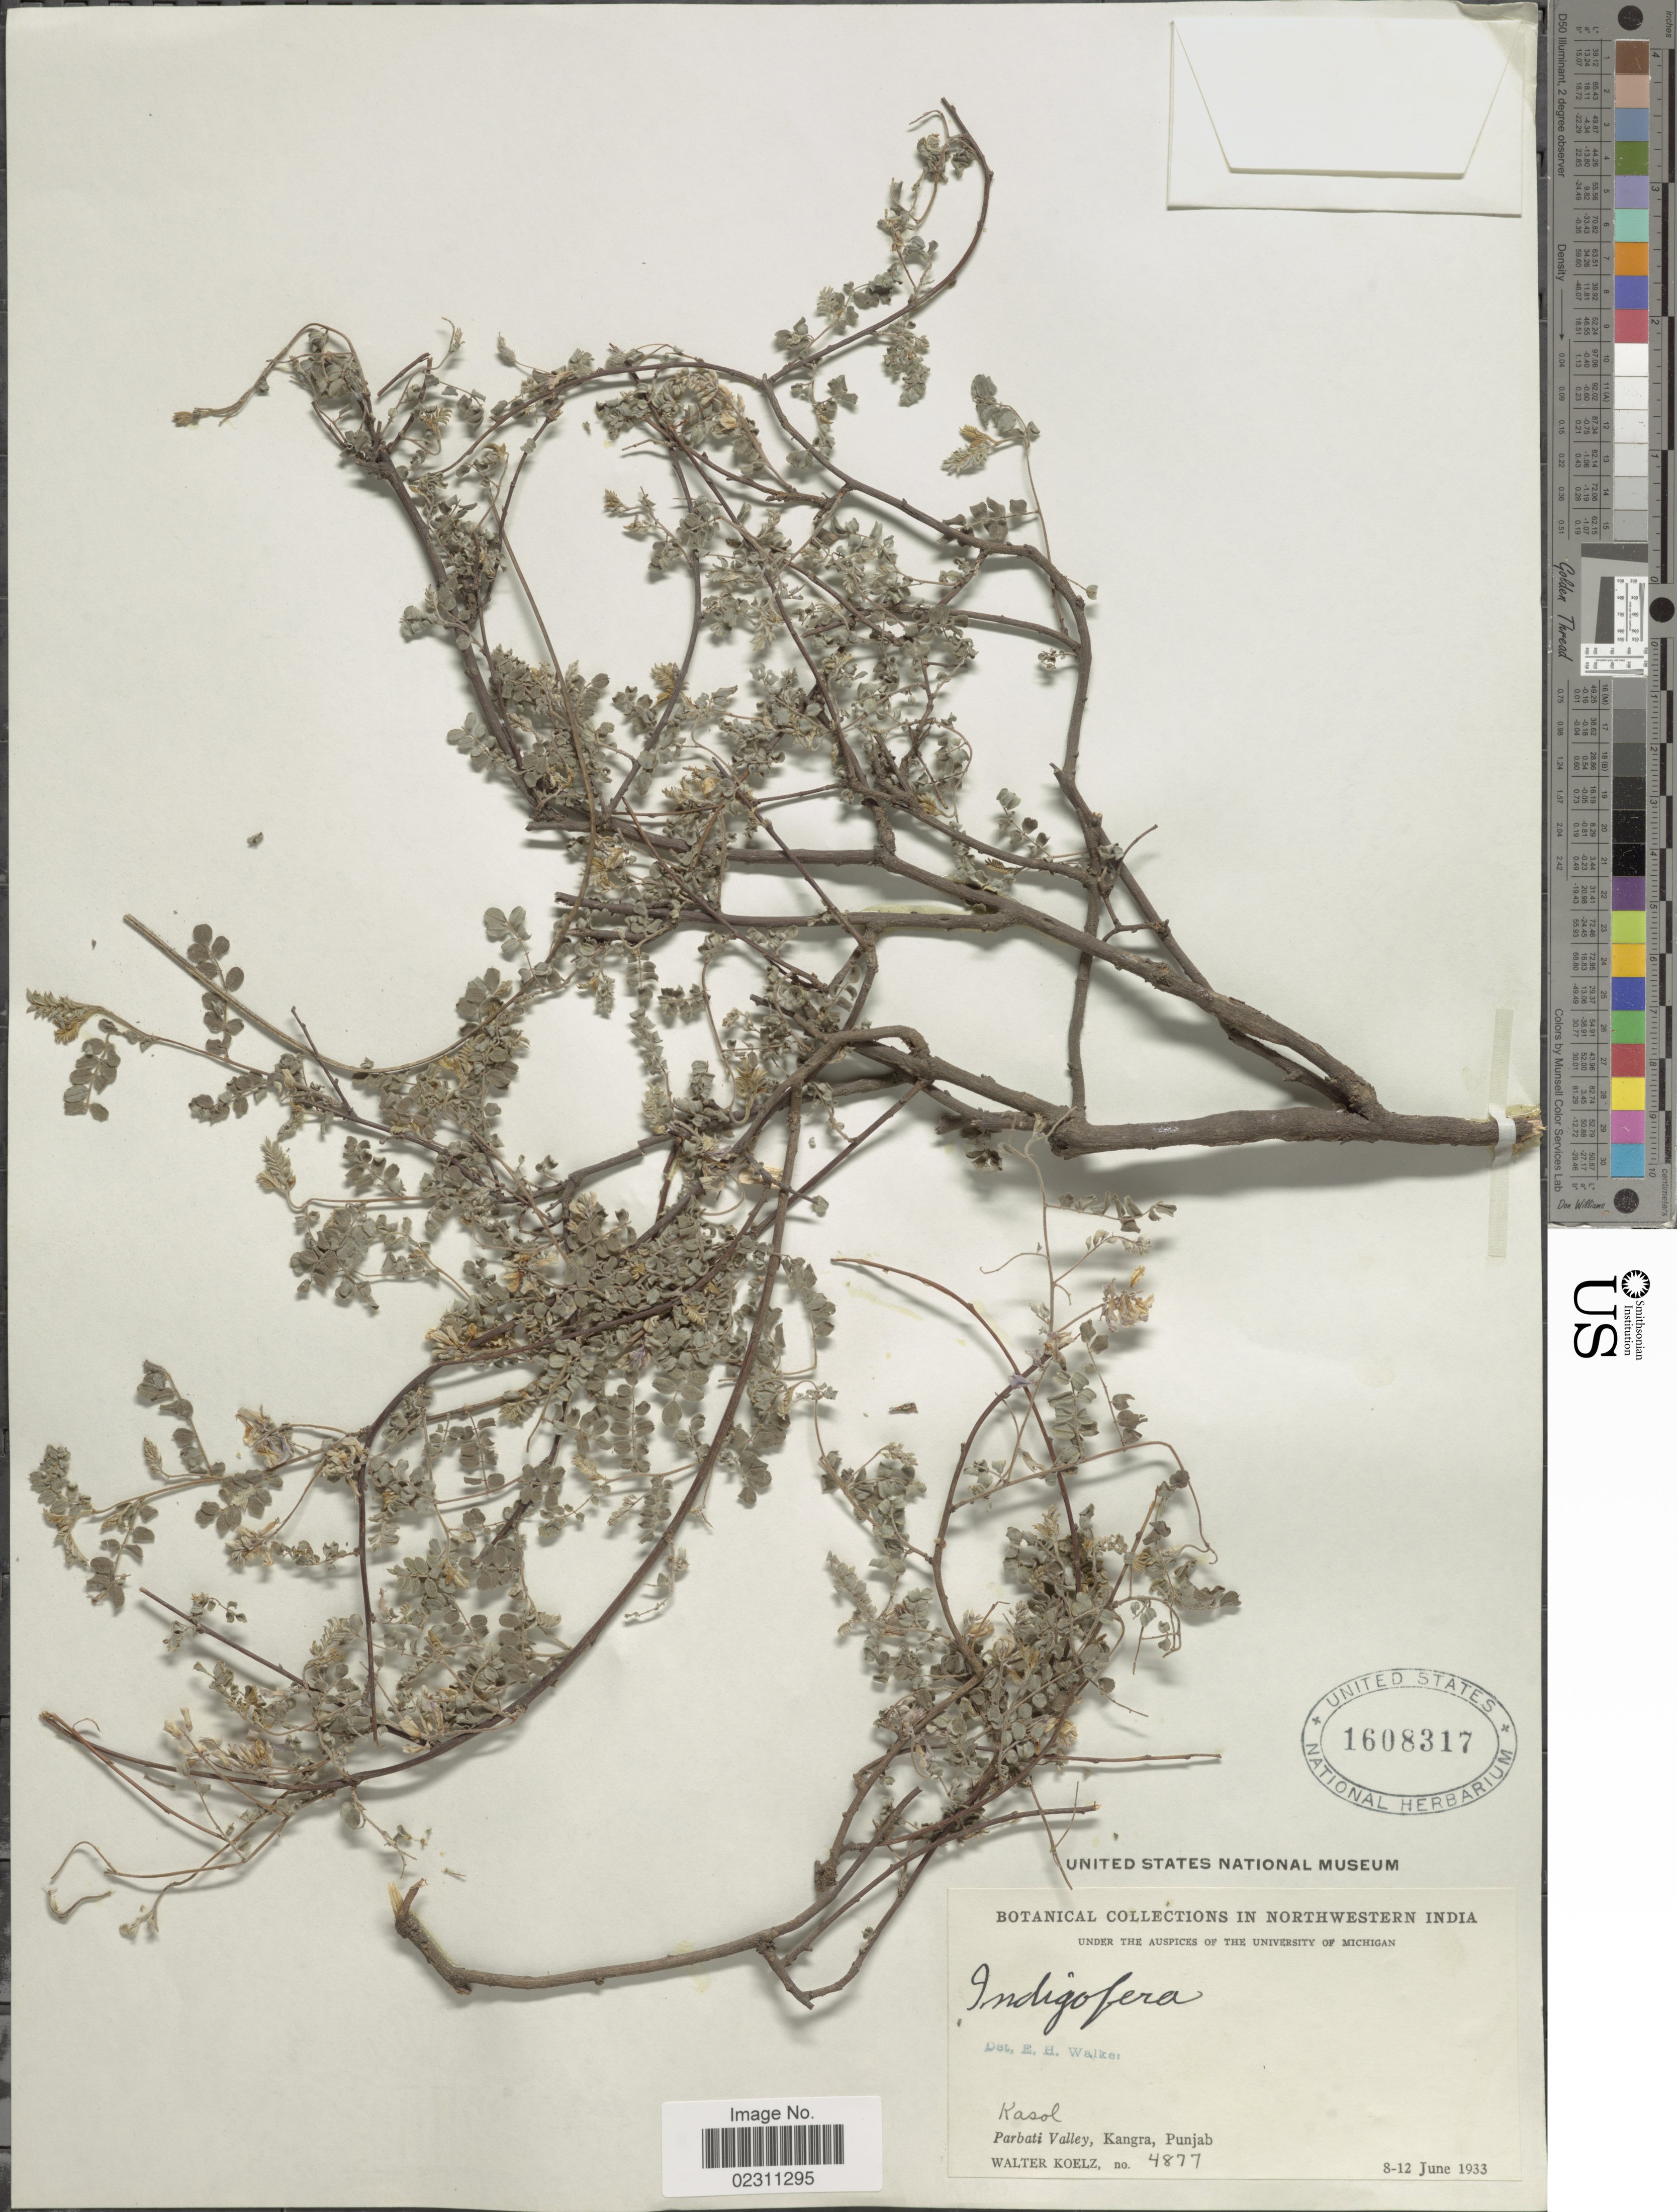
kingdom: Plantae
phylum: Tracheophyta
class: Magnoliopsida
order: Fabales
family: Fabaceae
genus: Indigofera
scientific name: Indigofera sp.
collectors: W. N. Koelz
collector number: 4877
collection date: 1933-06-08/1933-06-12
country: India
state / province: Himachal Pradesh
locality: Northwestern India. Kasol. Parbati Valley, Kangra, Punjab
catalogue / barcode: US 1608317